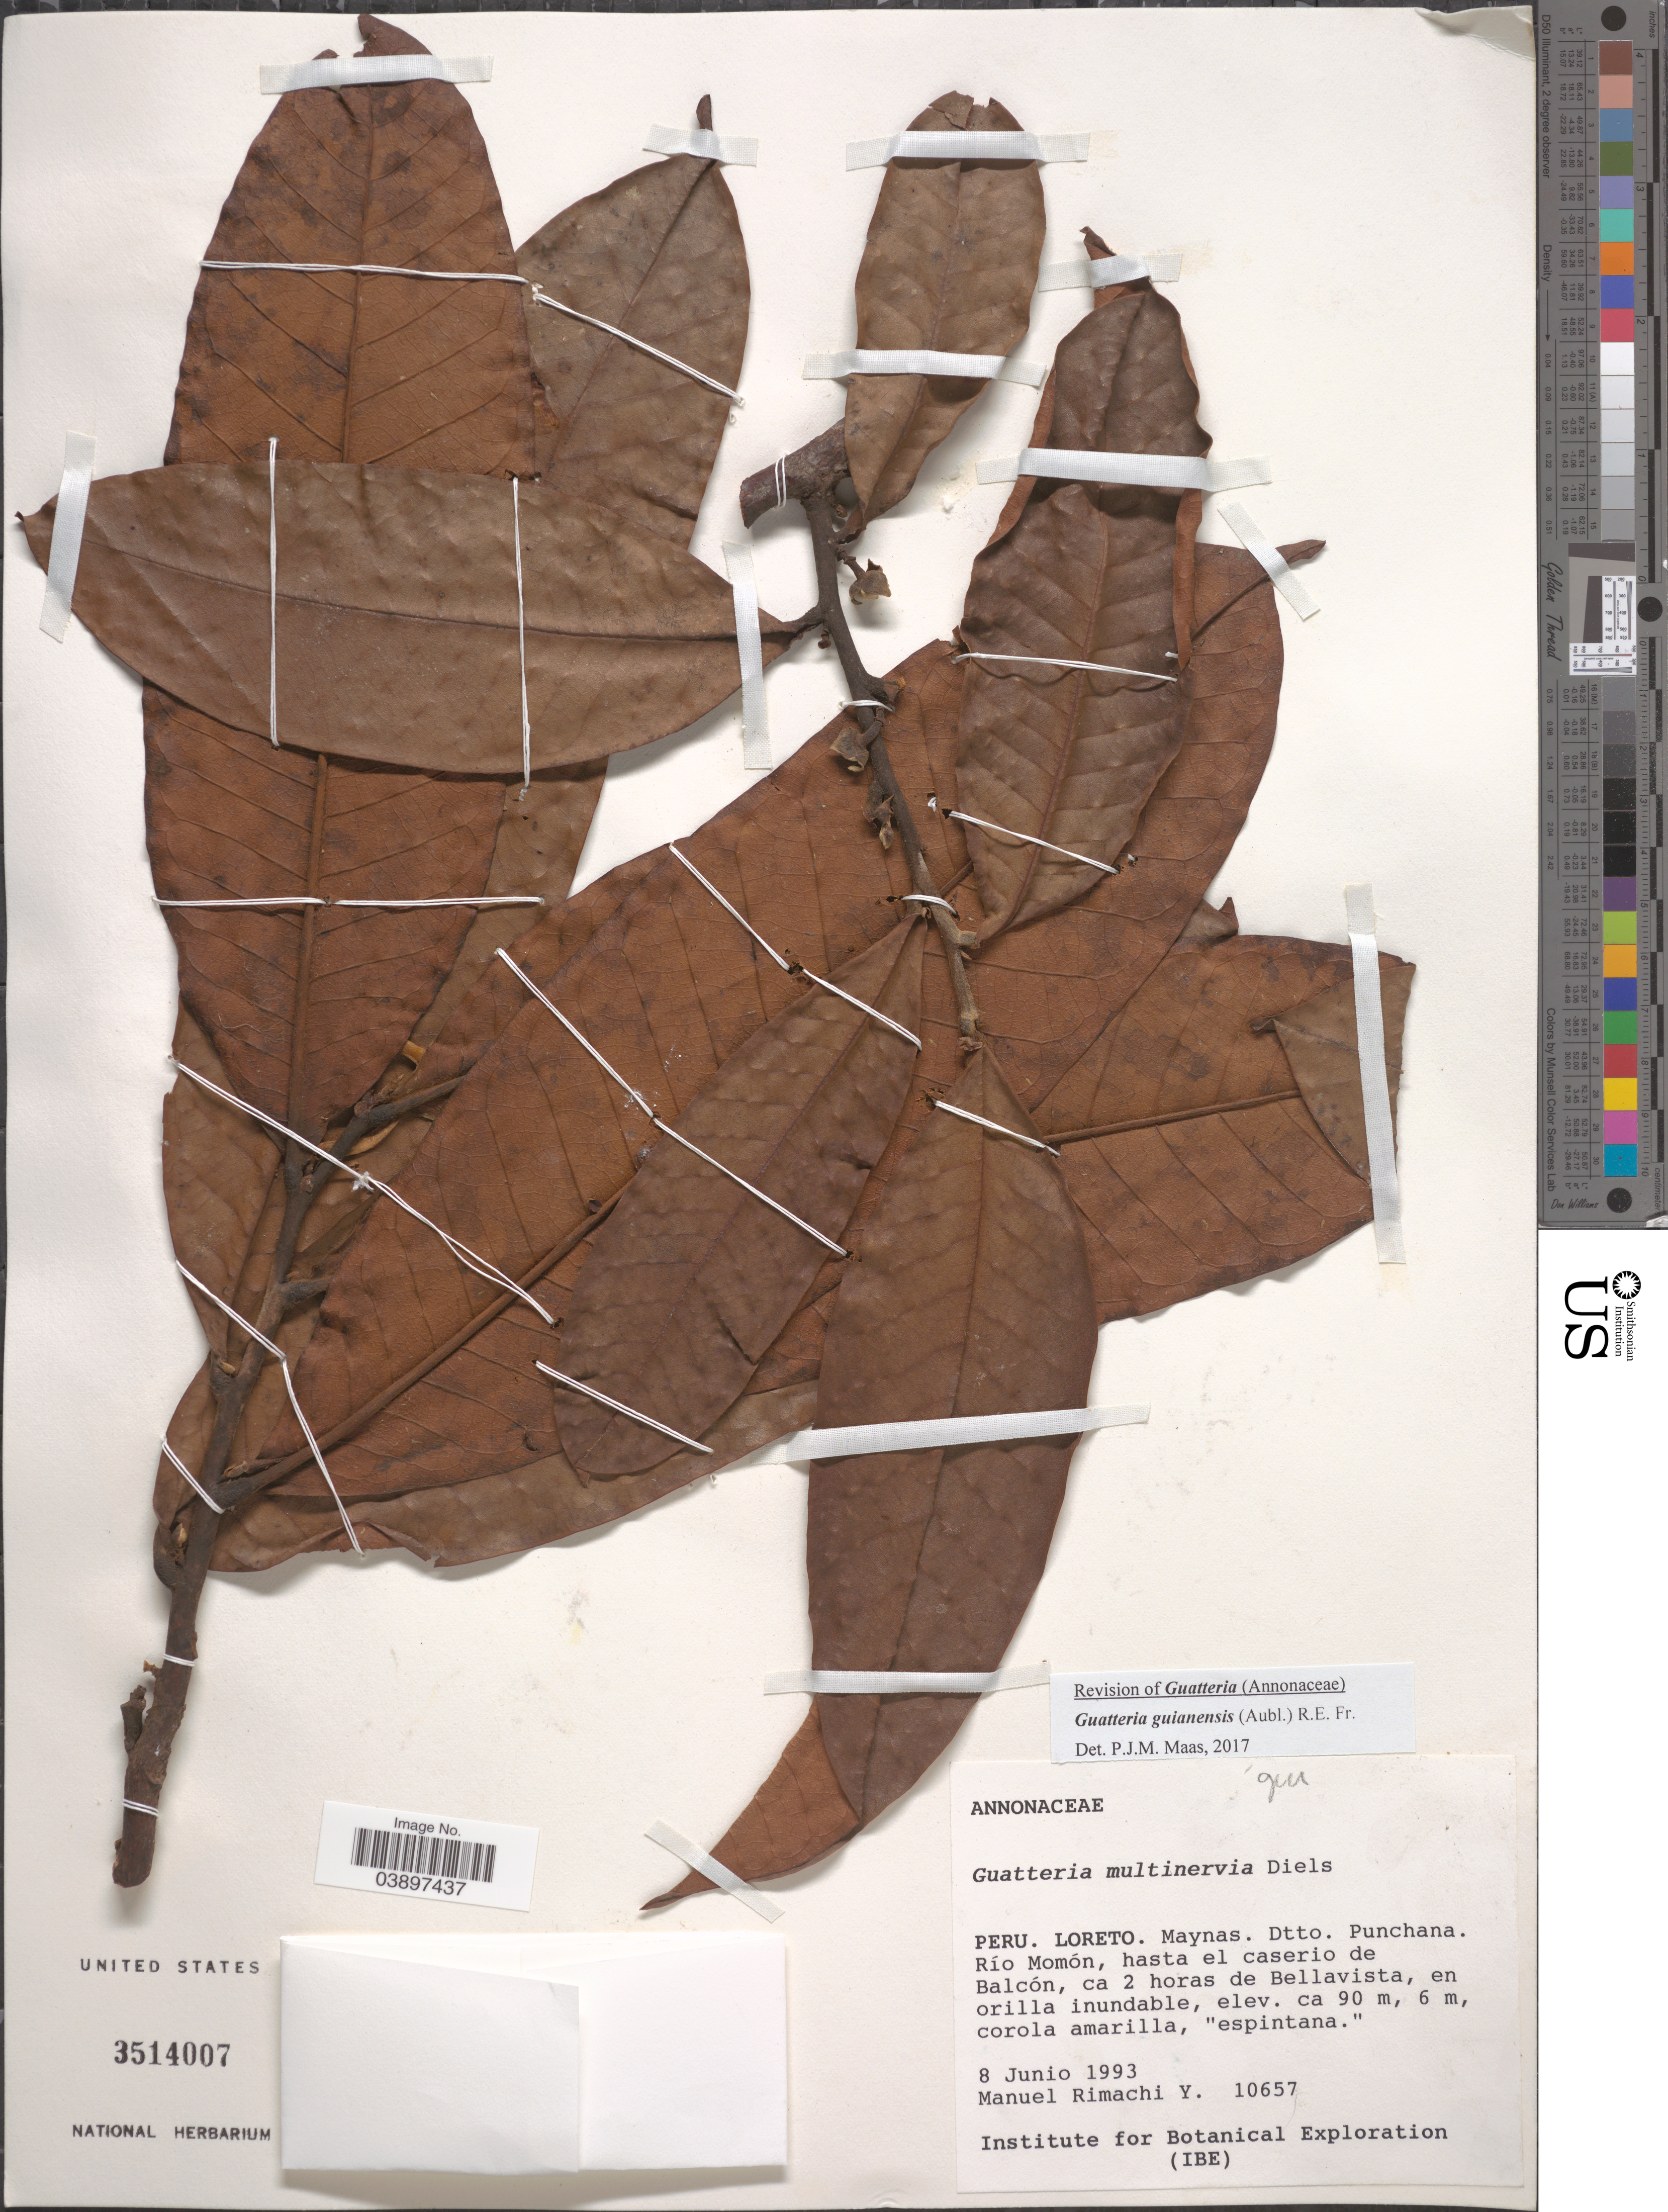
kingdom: Plantae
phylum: Tracheophyta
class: Magnoliopsida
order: Magnoliales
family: Annonaceae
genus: Guatteria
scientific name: Guatteria guianensis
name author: (Aubl.) R.E. Fr.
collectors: M. Rimachi Y.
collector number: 10657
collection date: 1993-06-08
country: Peru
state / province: Loreto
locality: Maynas. Dtto. Punchana. Río Momón, hasta el caserio de Balcón, ca 2 horas de Bellavista, en orilla inundable.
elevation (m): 6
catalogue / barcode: US 3514007